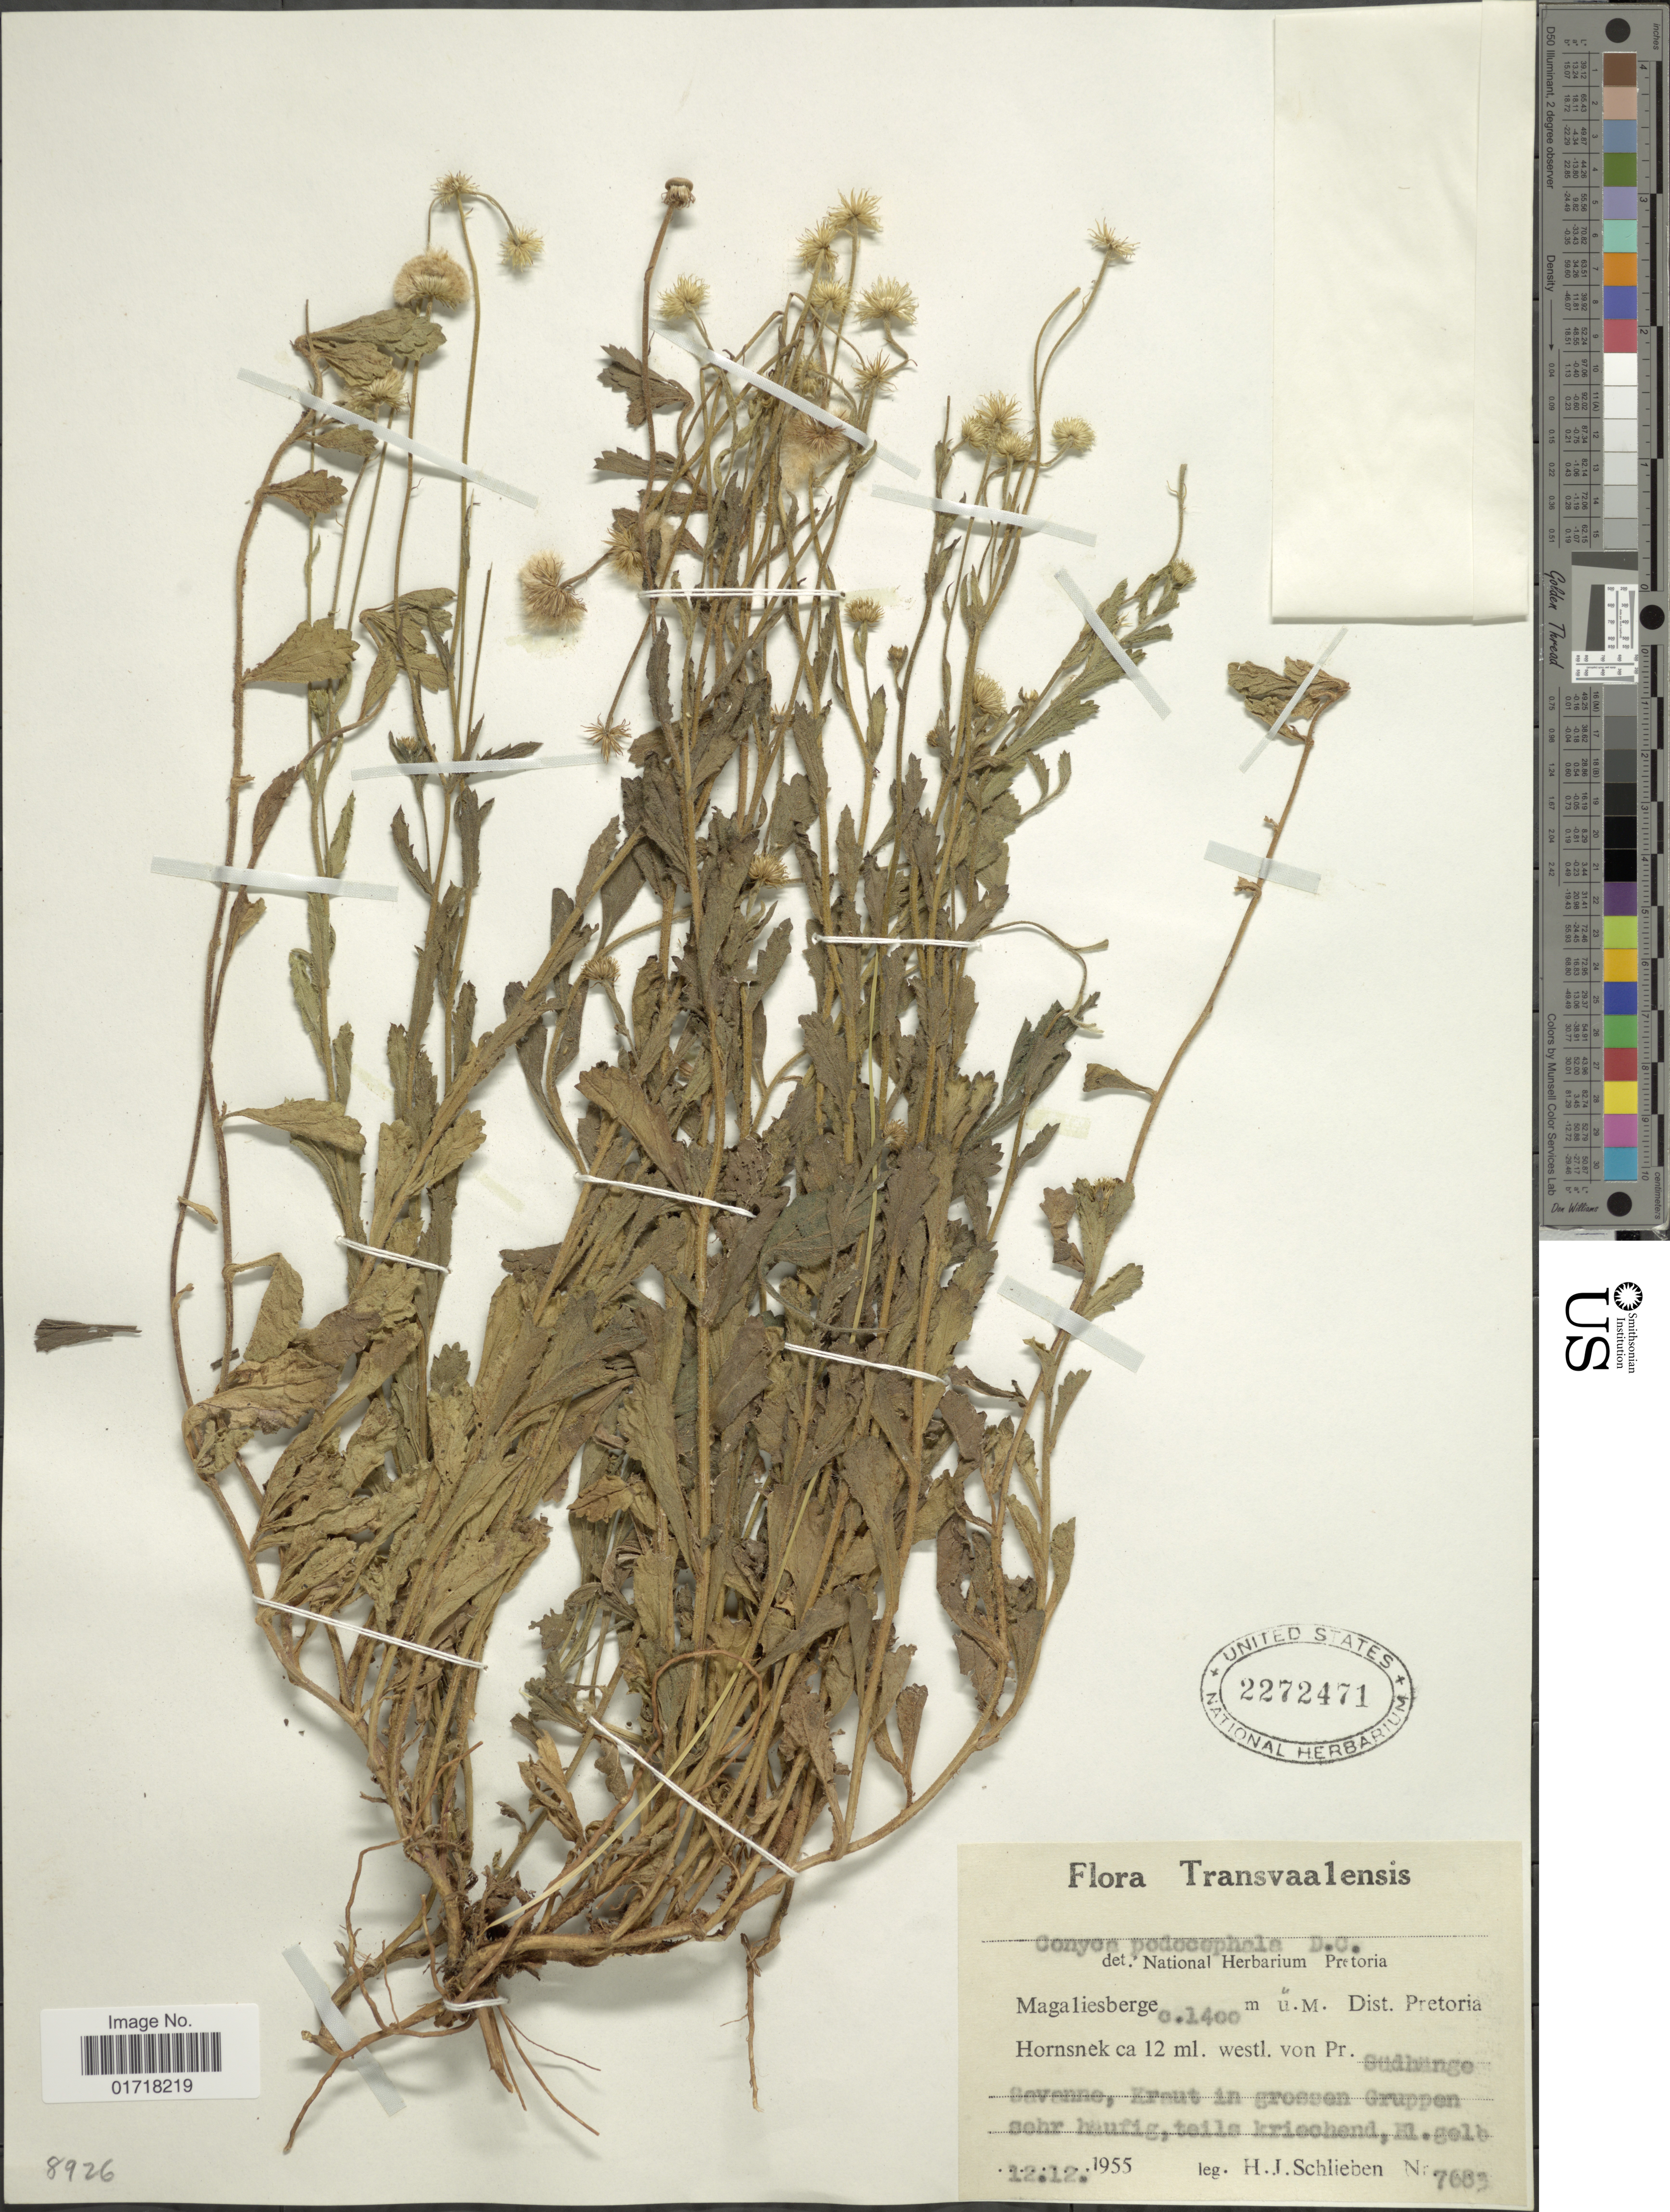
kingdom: Plantae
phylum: Tracheophyta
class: Magnoliopsida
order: Asterales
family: Asteraceae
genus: Conyza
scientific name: Conyza podocephala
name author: DC.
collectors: H. J. Schlieben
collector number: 7683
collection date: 1955-12-12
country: South Africa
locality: Transvaalensis, Magaliesberge, Dist. Pretoria, Hornsnek 12 ml. westl. von Pr.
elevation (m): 1400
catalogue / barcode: US 2272471